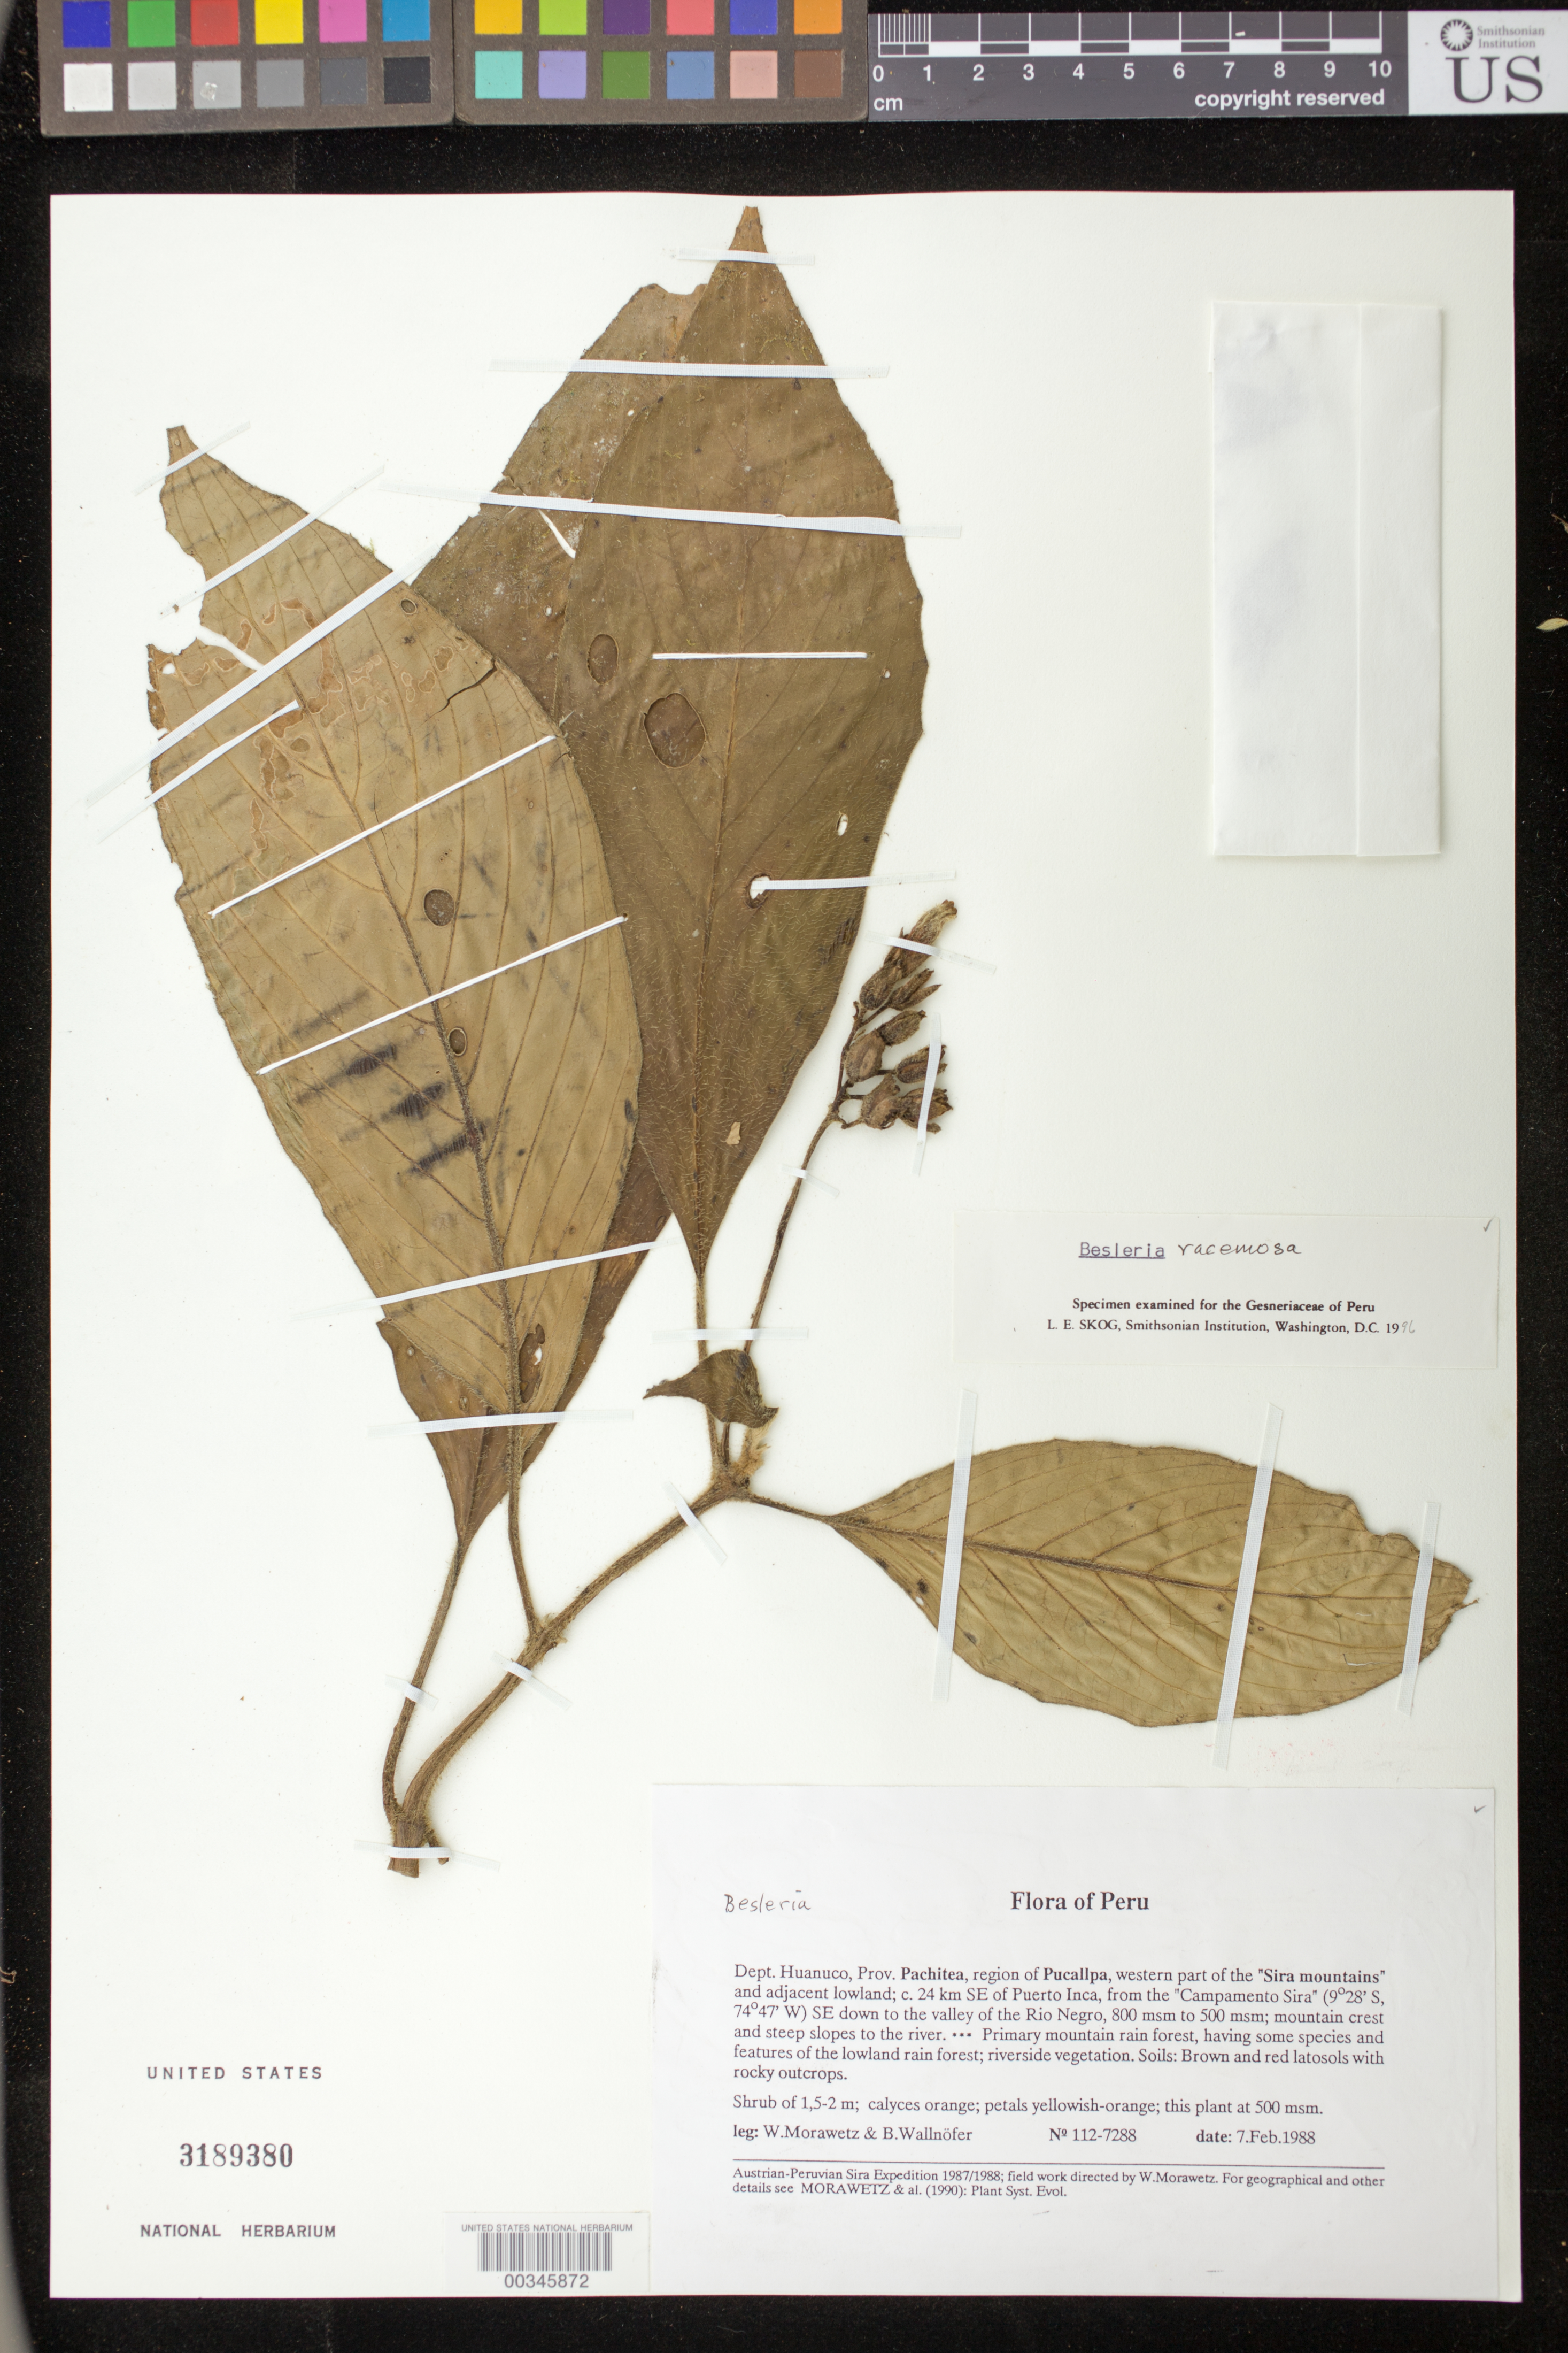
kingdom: Plantae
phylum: Tracheophyta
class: Magnoliopsida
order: Lamiales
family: Gesneriaceae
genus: Besleria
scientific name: Besleria racemosa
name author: C.V. Morton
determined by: Skog, Laurence E.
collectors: W. Morawetz & B. Wallnöfer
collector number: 112- 7288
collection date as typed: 07 Feb 1988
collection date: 1988-02-07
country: Peru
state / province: Huánuco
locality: Prov. Pachitea, region of Pucallpa, western part of the "Sira mountains" and adjacent lowland; c. 24 km SE of Puerto Inca, from the "Campamento Sira" SE down to the valley of the Rio Negro, mountain crest and steep slopes to the river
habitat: Primary mountain rain forest, having some species and features of the lowland rain forest; riverside vegetation. Soils: brown and red latosols with rocky outcrops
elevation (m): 500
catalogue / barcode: US 3189380